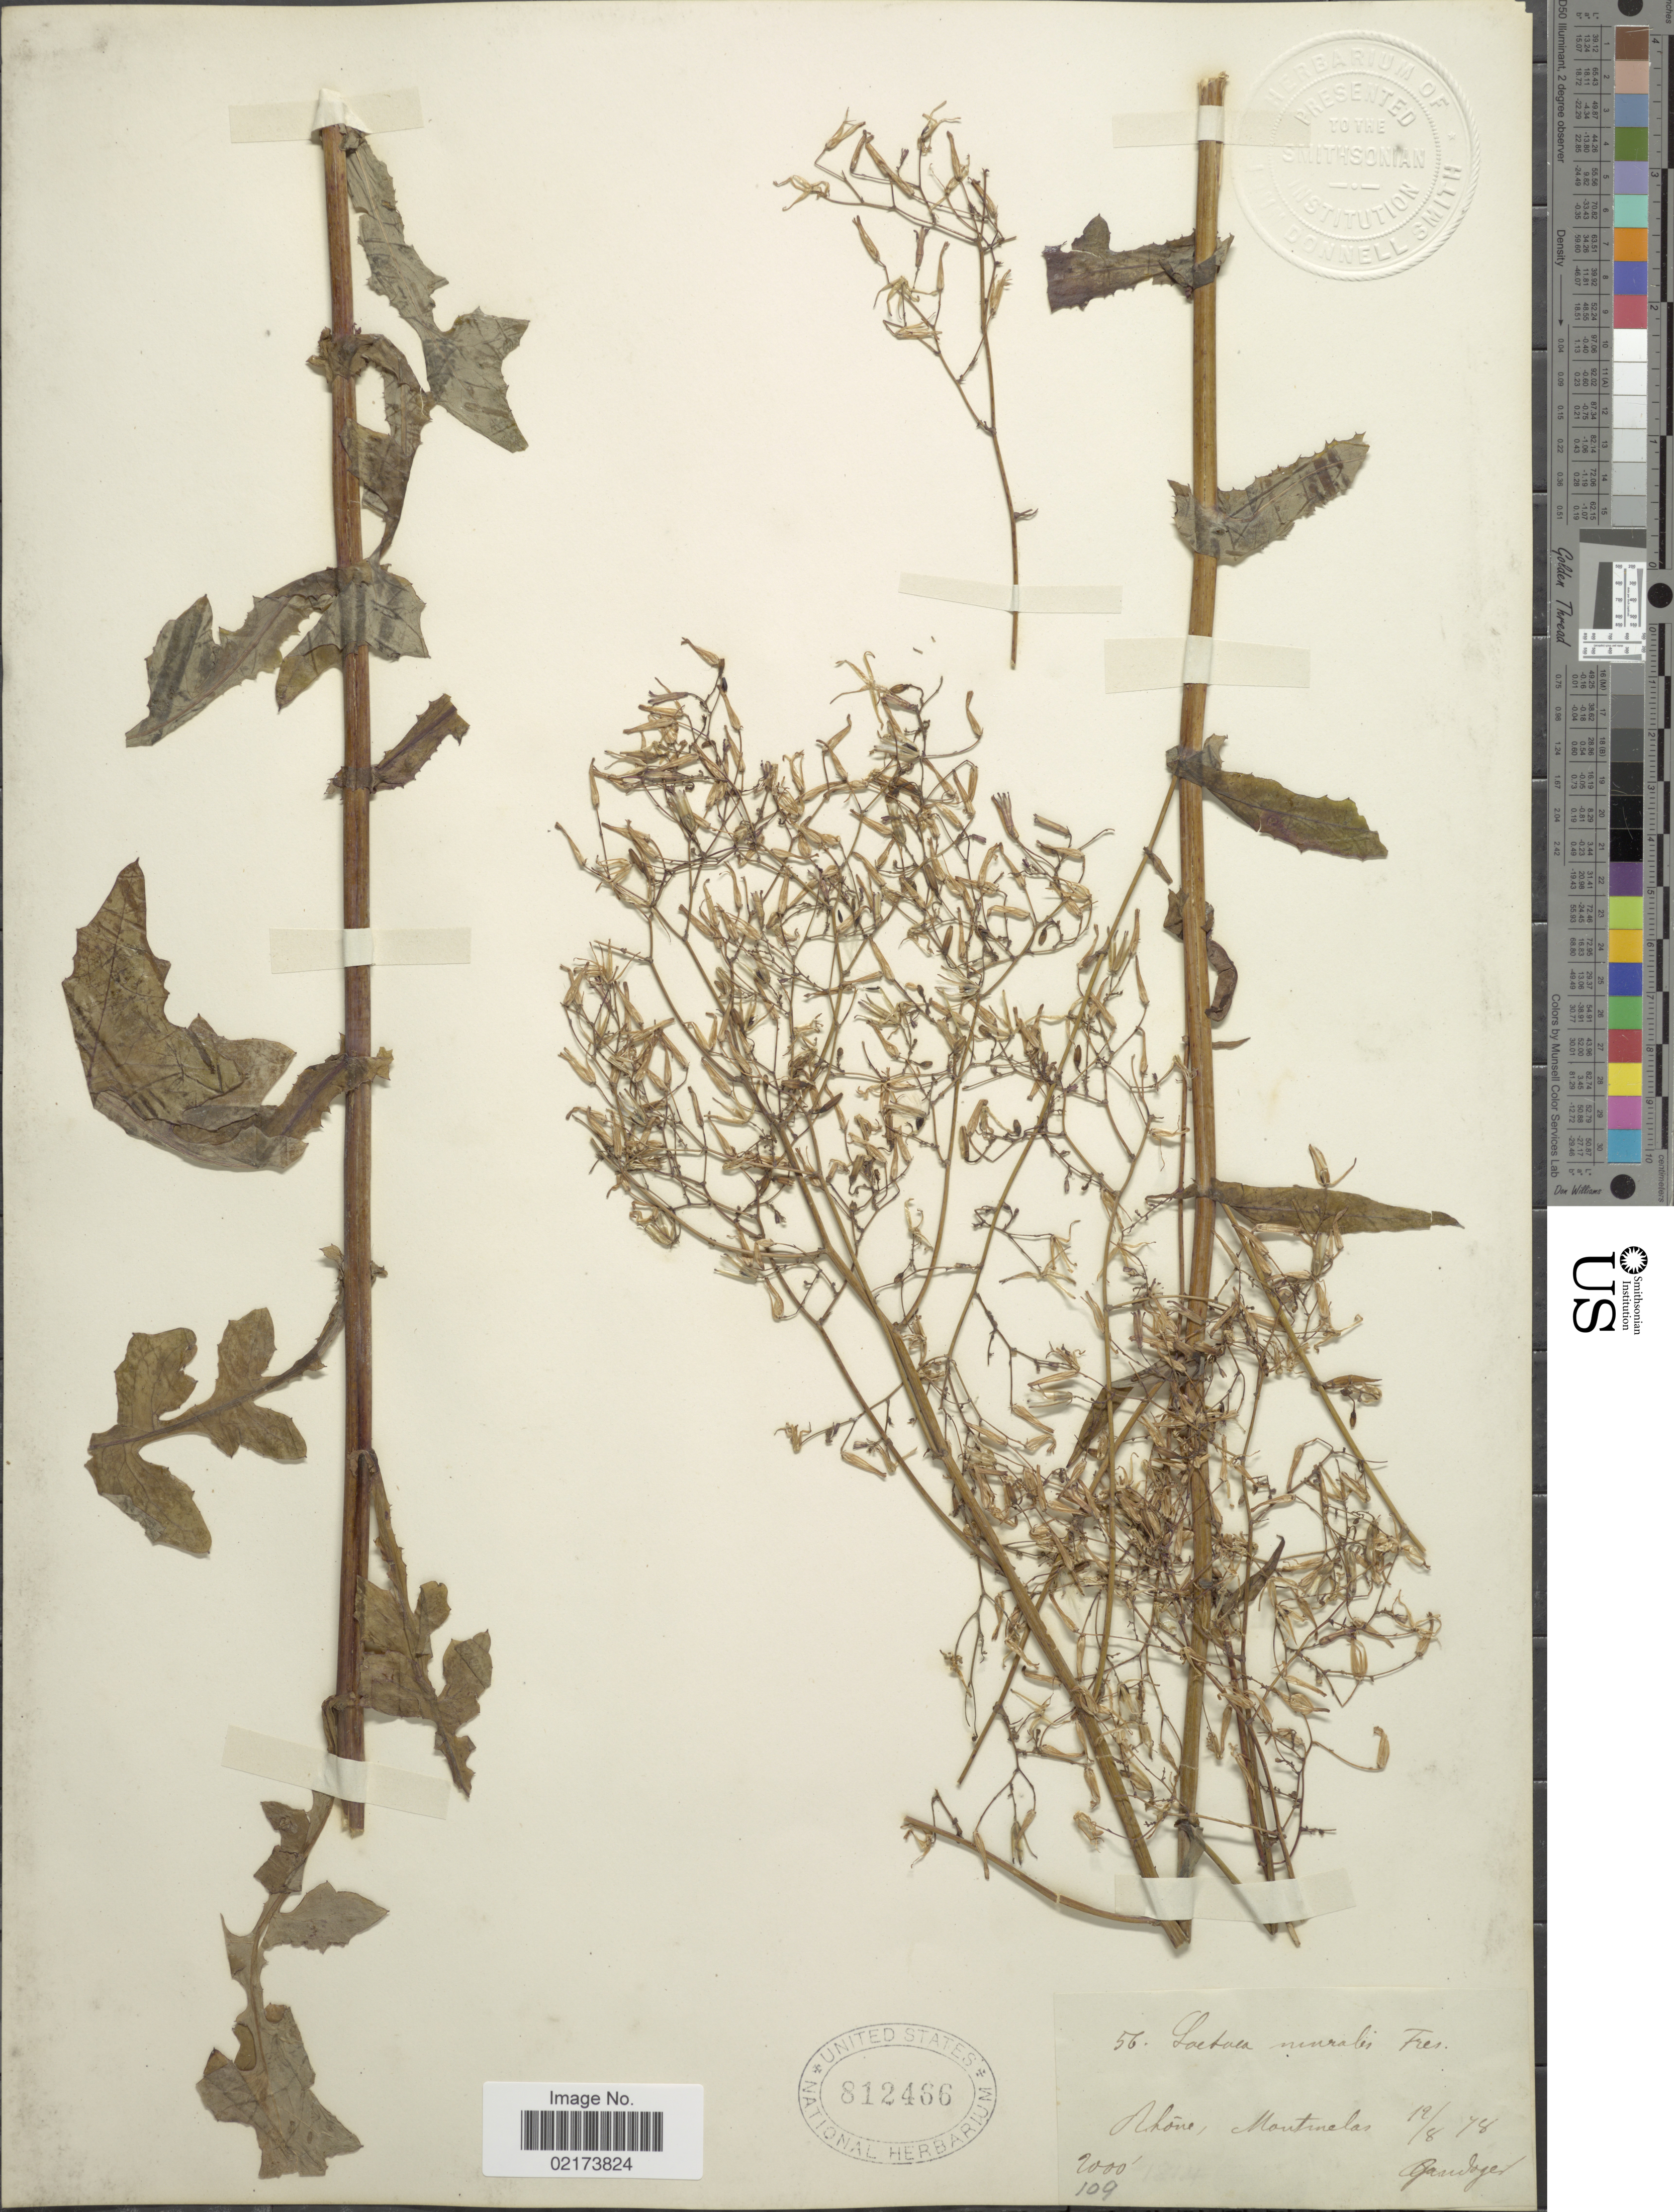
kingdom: Plantae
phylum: Tracheophyta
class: Magnoliopsida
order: Asterales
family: Asteraceae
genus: Lactuca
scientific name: Lactuca muralis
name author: (L.) Gaertn.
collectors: M. Gandoger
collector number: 56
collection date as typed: Transcribed d/m/y: 12/8/78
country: France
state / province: Auvergne-Rhône-Alpes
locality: Rhone, Montinelas [interpreted]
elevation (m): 610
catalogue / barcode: US 812466